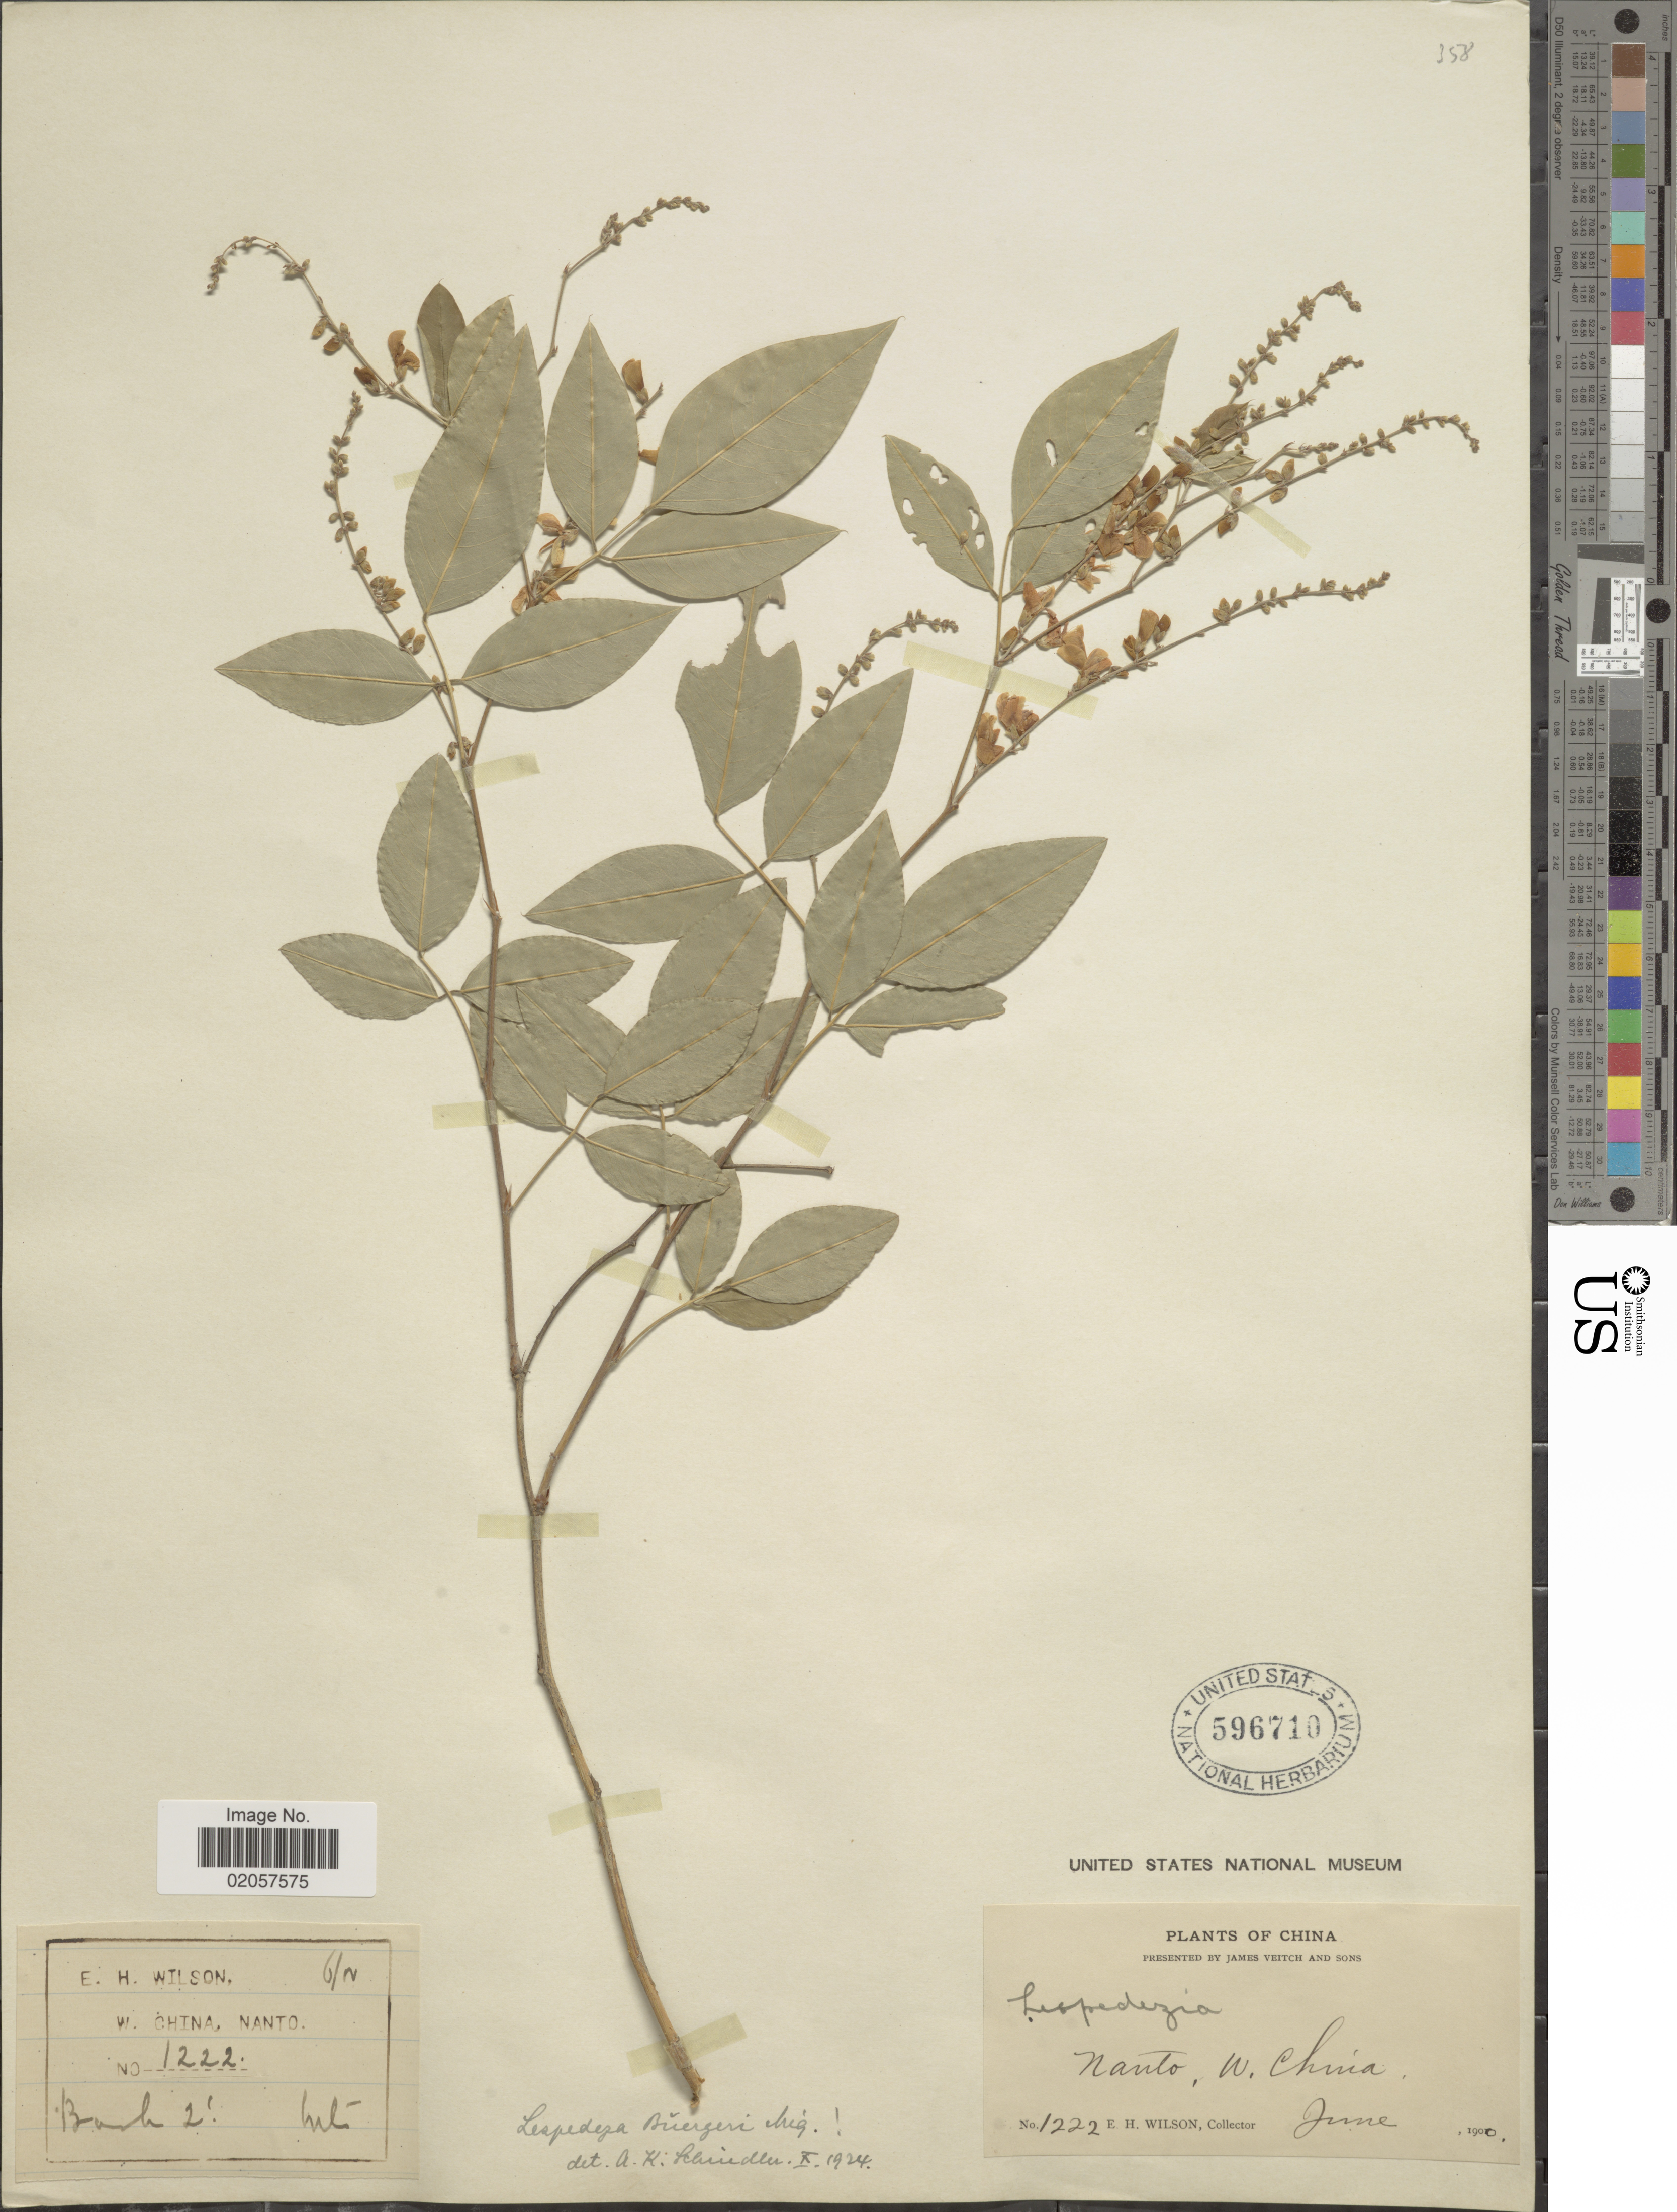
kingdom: Plantae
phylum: Tracheophyta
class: Magnoliopsida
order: Fabales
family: Fabaceae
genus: Lespedeza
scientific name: Lespedeza buergeri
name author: Miq.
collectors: E. Wilson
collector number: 1222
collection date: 1900-06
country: China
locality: Nanto, W. China.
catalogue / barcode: US 596710